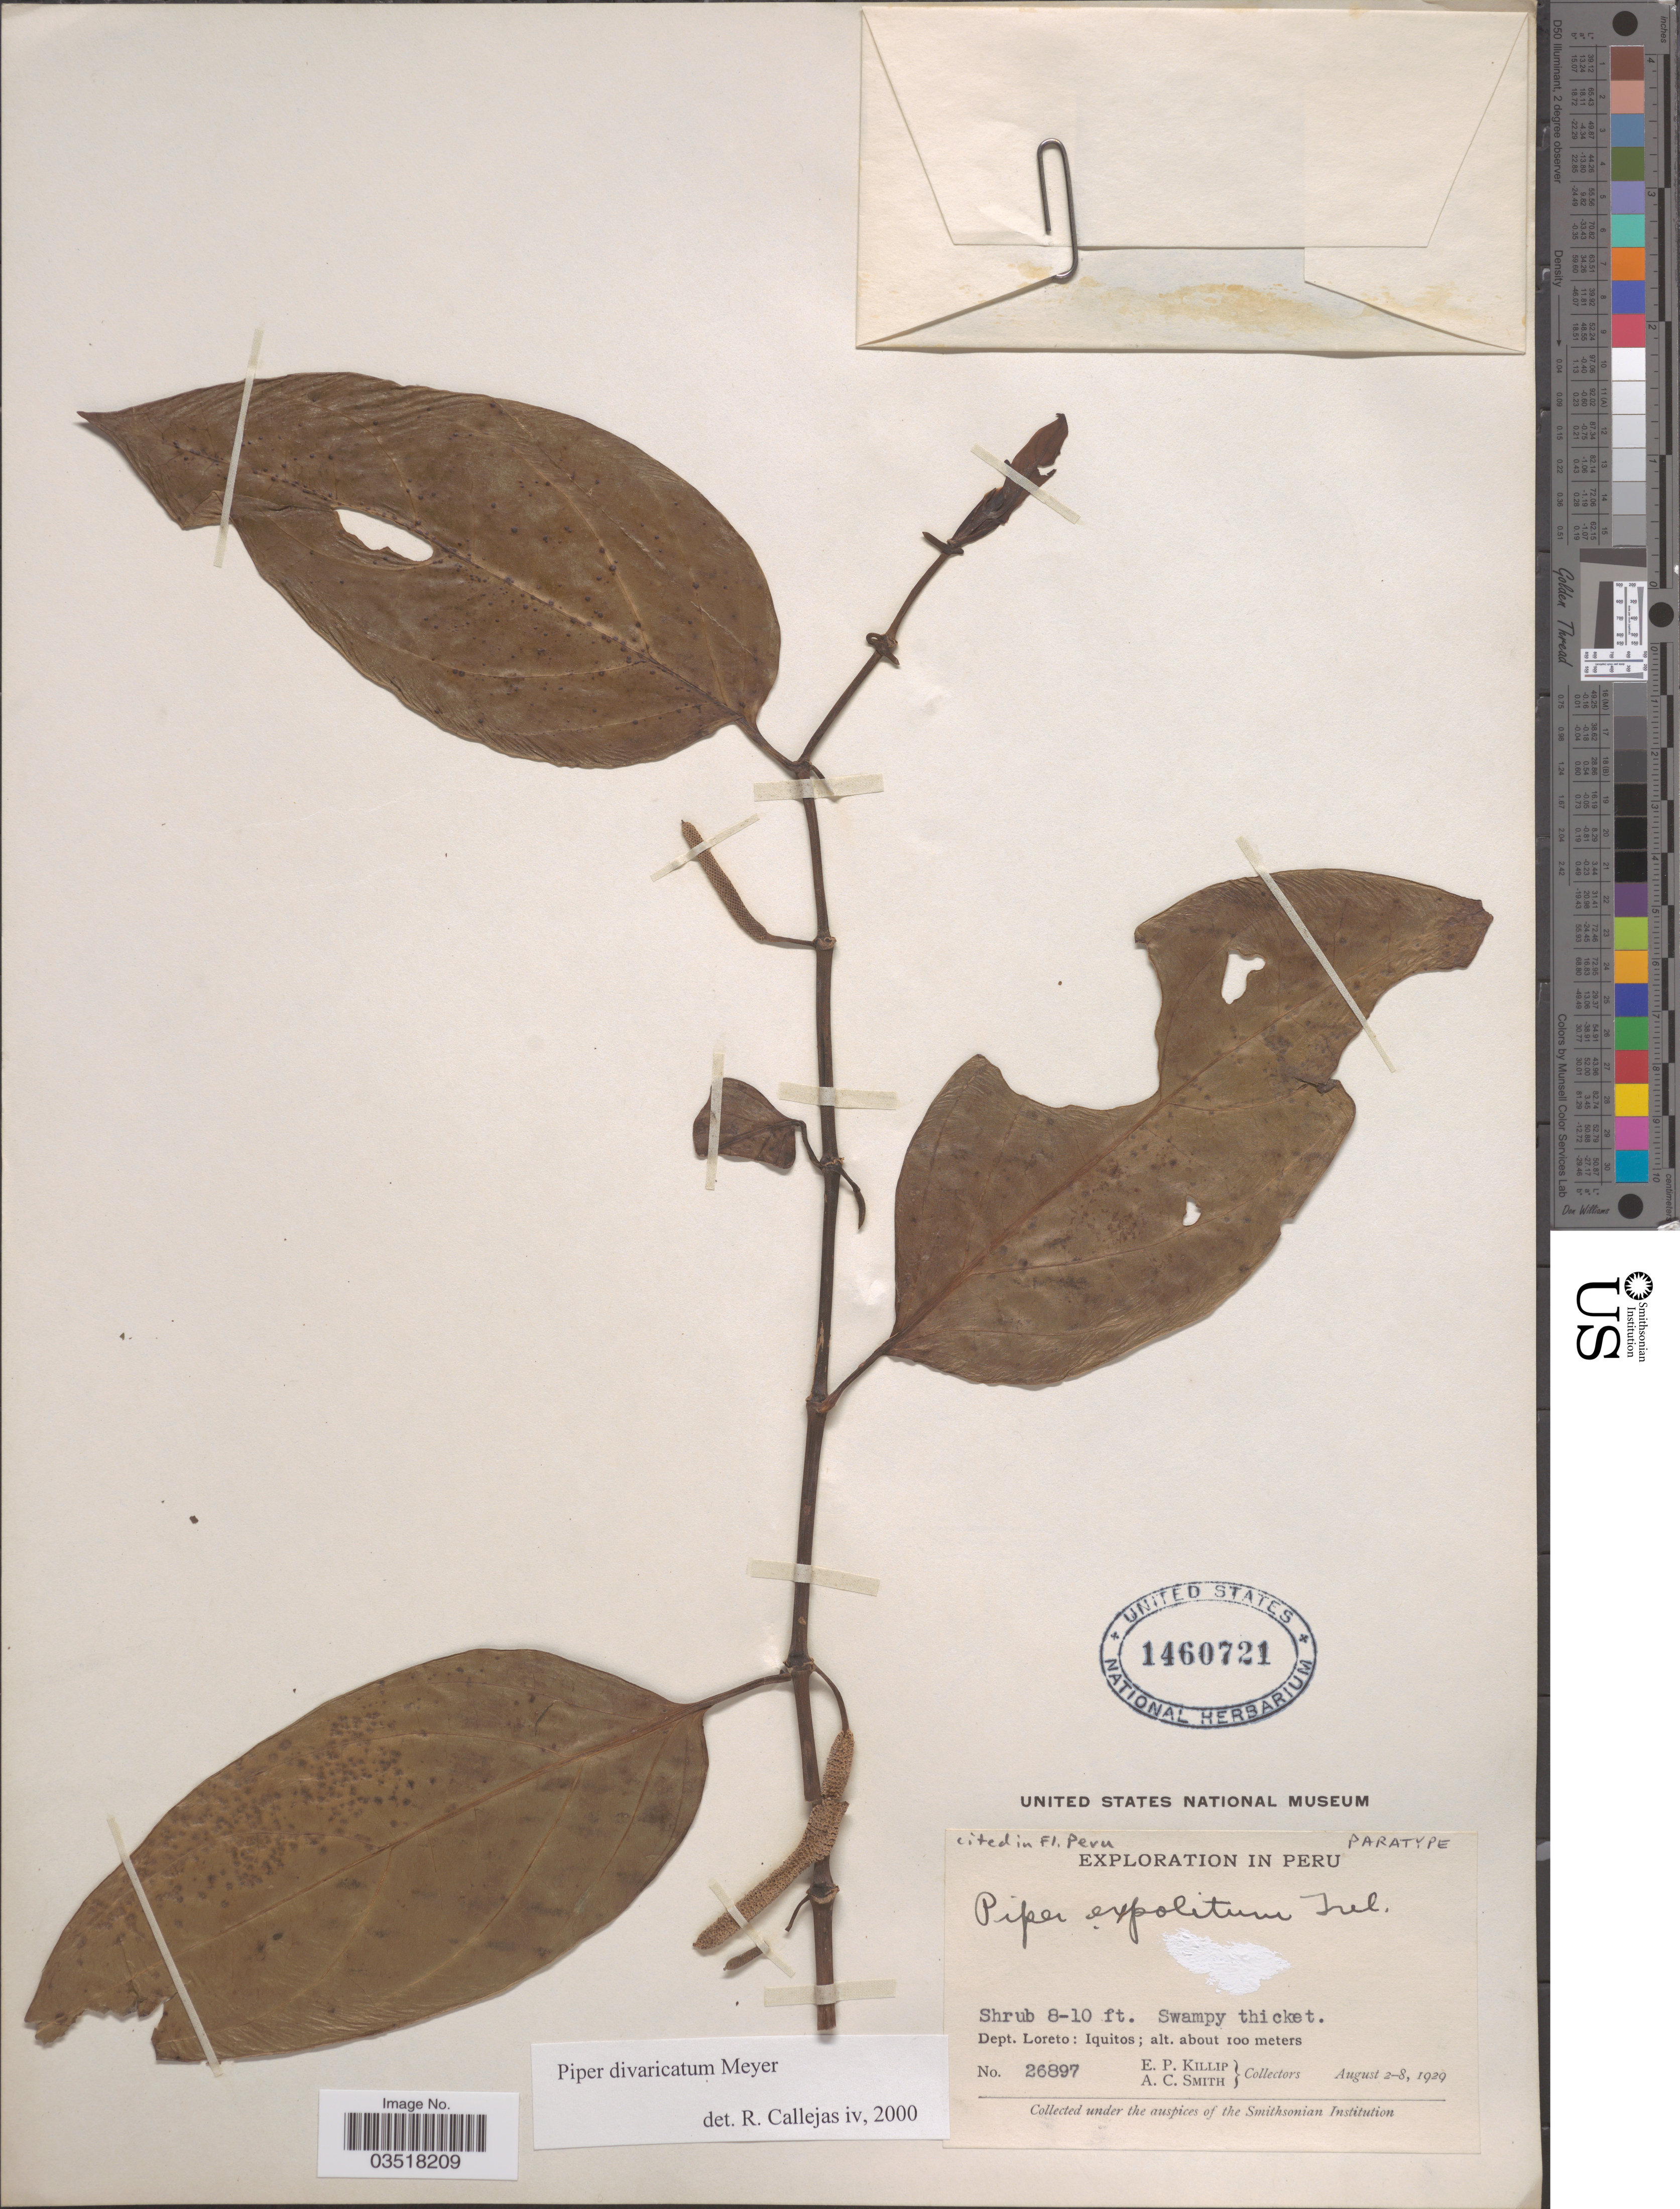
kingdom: Plantae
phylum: Tracheophyta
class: Magnoliopsida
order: Piperales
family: Piperaceae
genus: Piper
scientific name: Piper divaricatum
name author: G. Mey.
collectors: E. P. Killip & A. C. Smith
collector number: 26897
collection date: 1929-08-02/1929-08-08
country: Peru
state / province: Loreto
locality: Dept. Loreto: Iquitos.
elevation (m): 100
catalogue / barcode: US 1460721